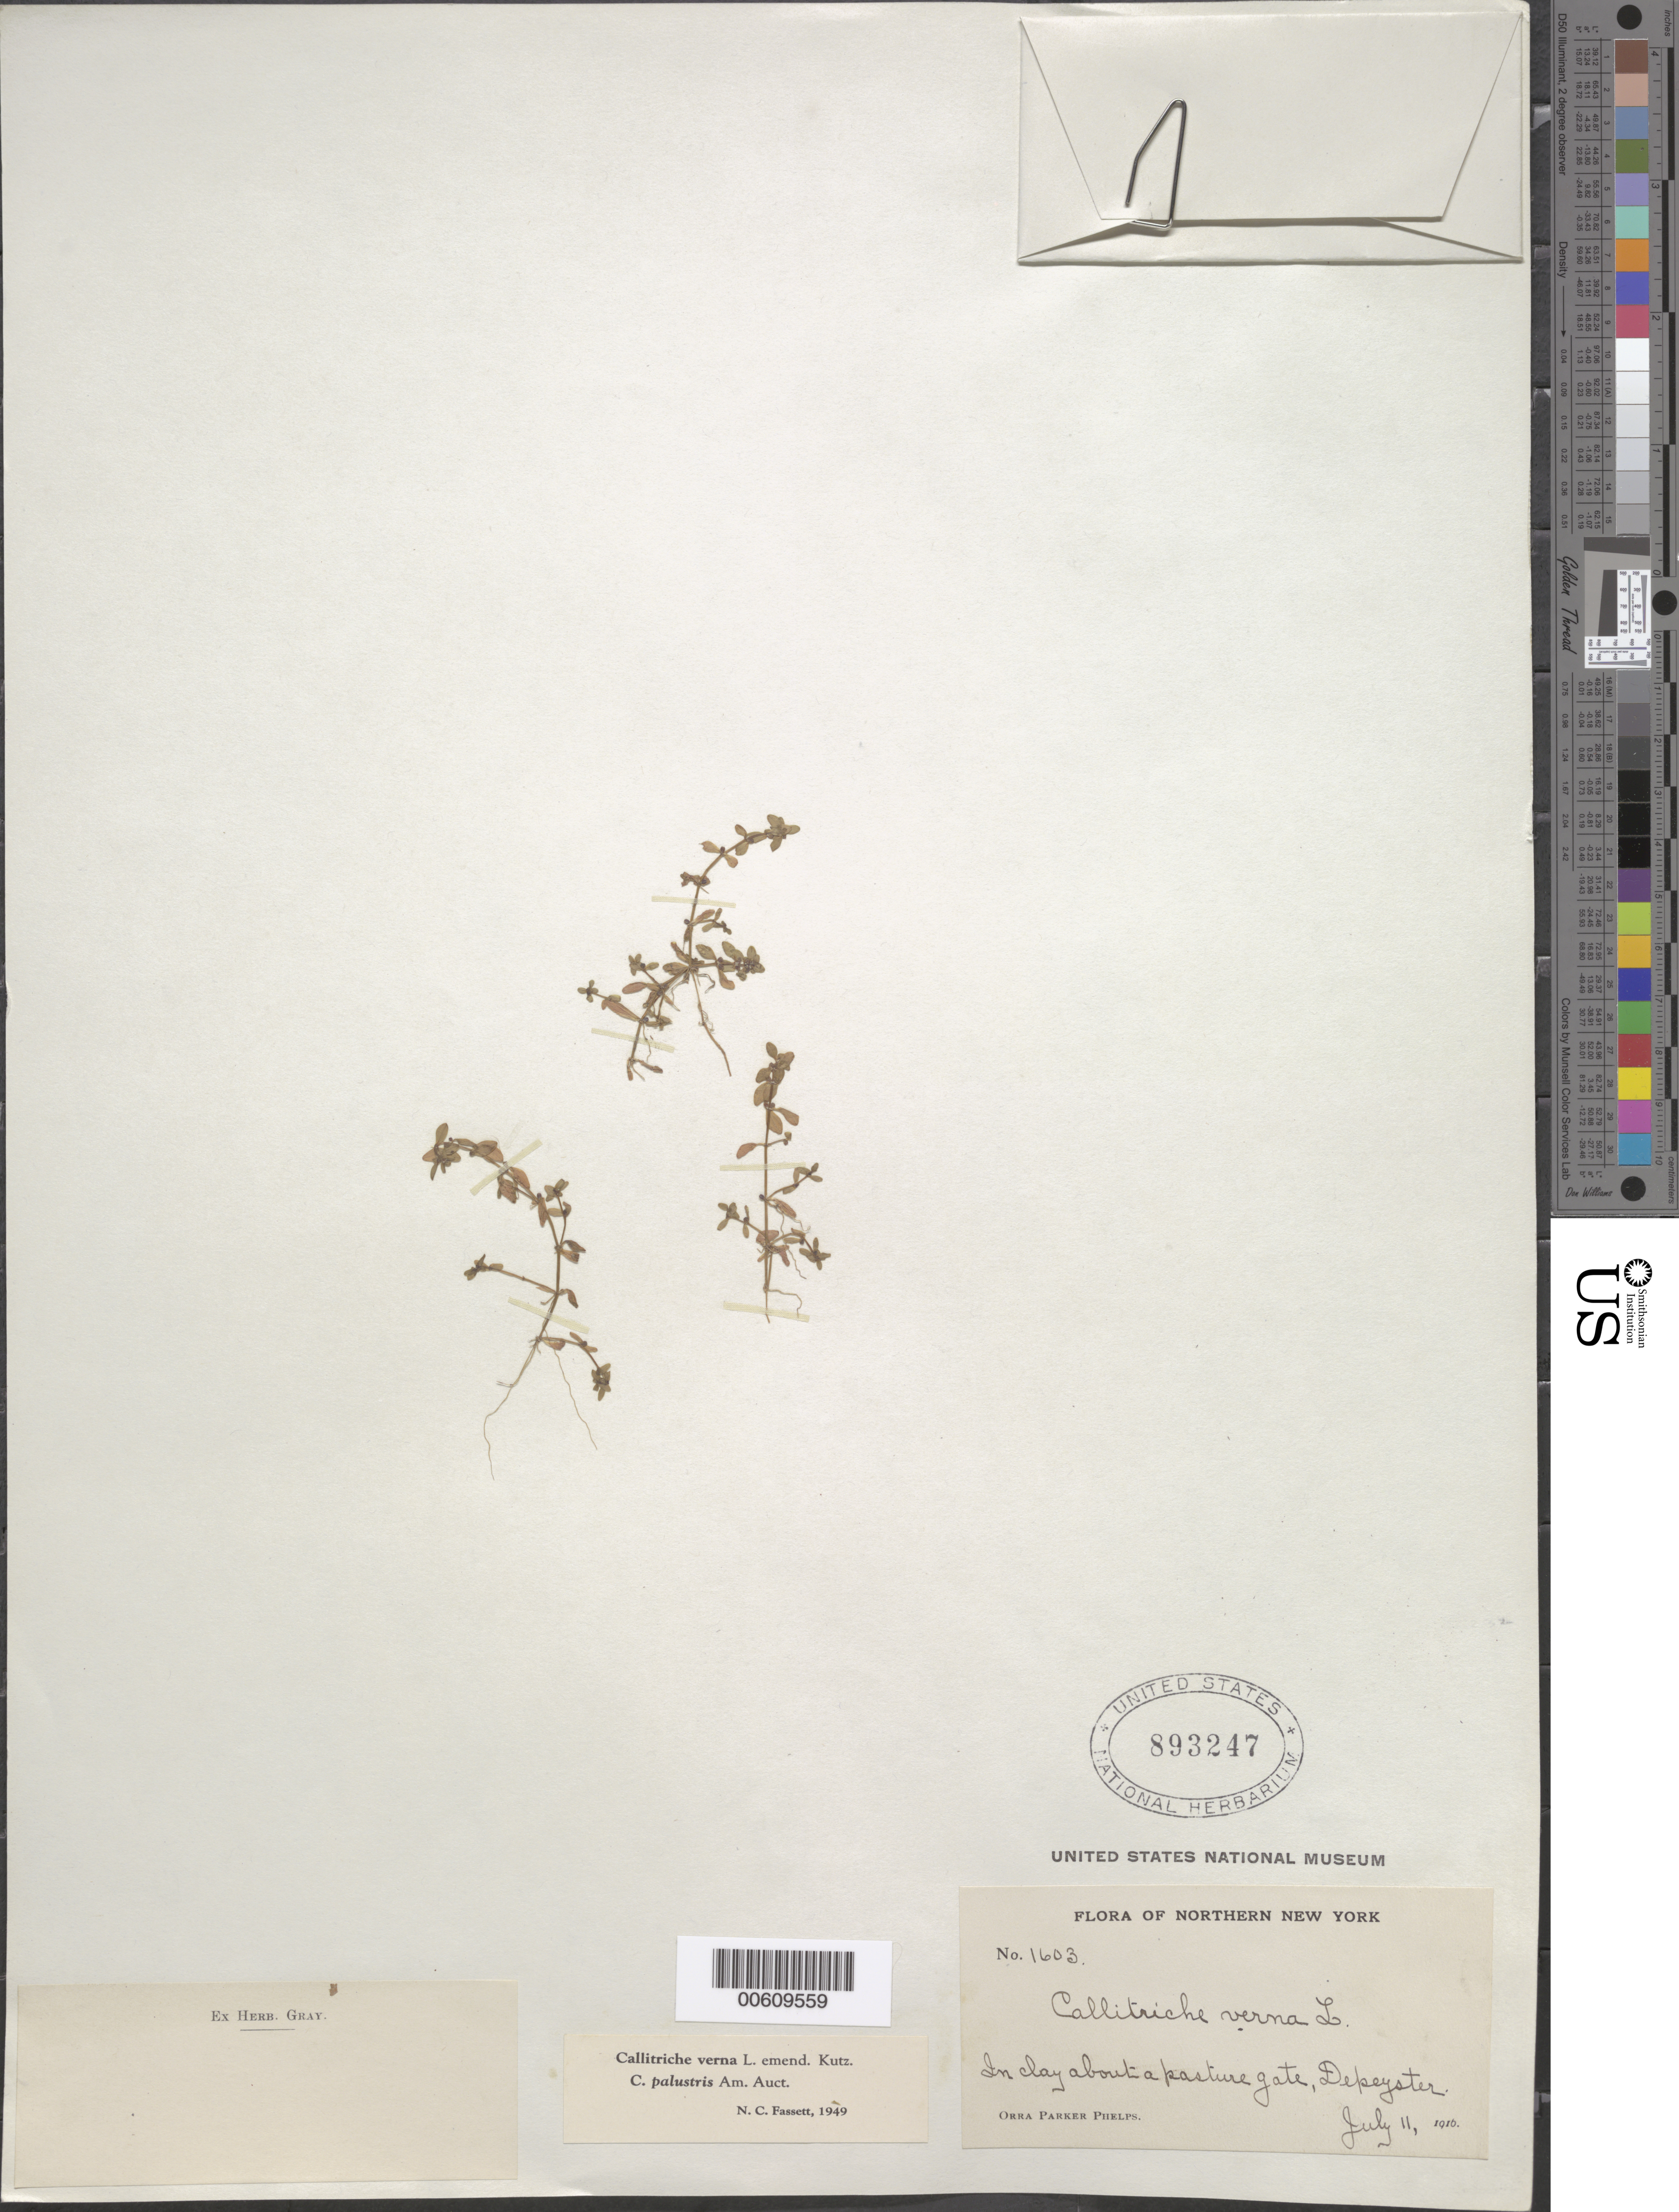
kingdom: Plantae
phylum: Tracheophyta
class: Magnoliopsida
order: Lamiales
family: Plantaginaceae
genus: Callitriche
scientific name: Callitriche verna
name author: L.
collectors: O. P. Phelps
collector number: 1603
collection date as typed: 11 Jul 1916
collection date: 1916-07-11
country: United States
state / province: New York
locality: Dekeyster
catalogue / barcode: US 893247